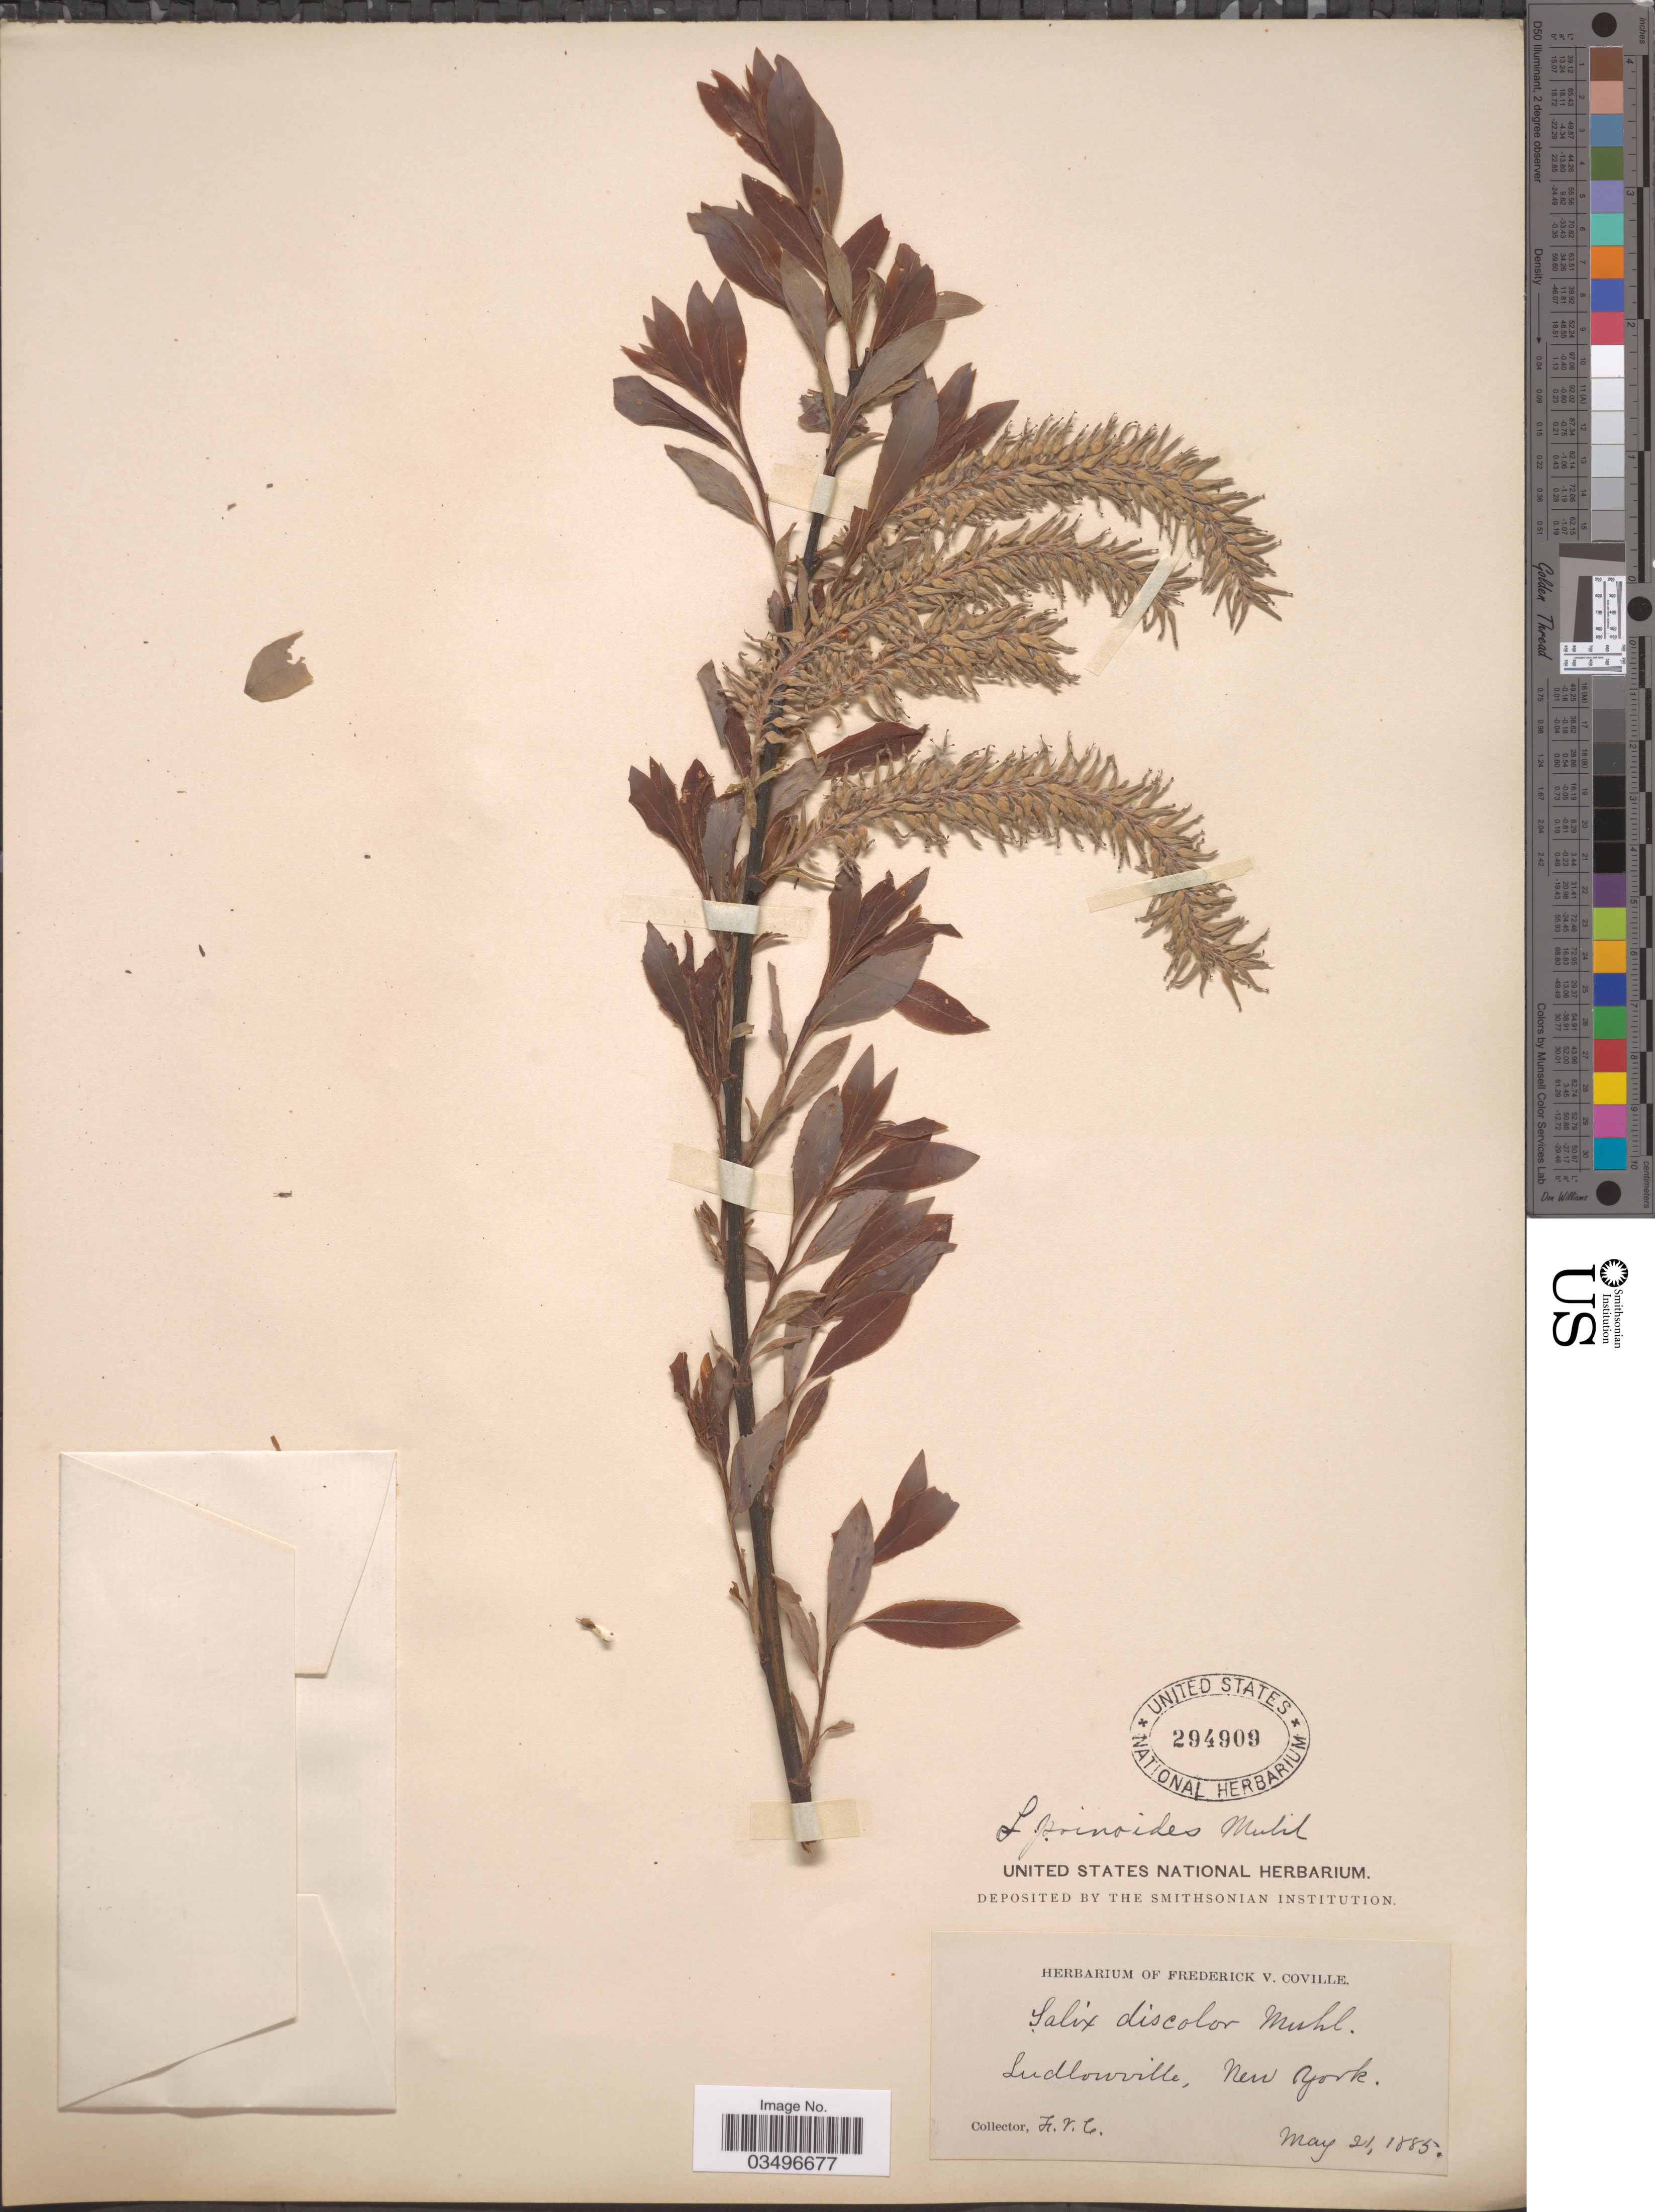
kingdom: Plantae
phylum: Tracheophyta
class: Magnoliopsida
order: Malpighiales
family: Salicaceae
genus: Salix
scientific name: Salix discolor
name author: Muhl.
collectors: F. V. Coville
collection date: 1885-05-21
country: United States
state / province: New York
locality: Ludlowville.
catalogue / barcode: US 294909